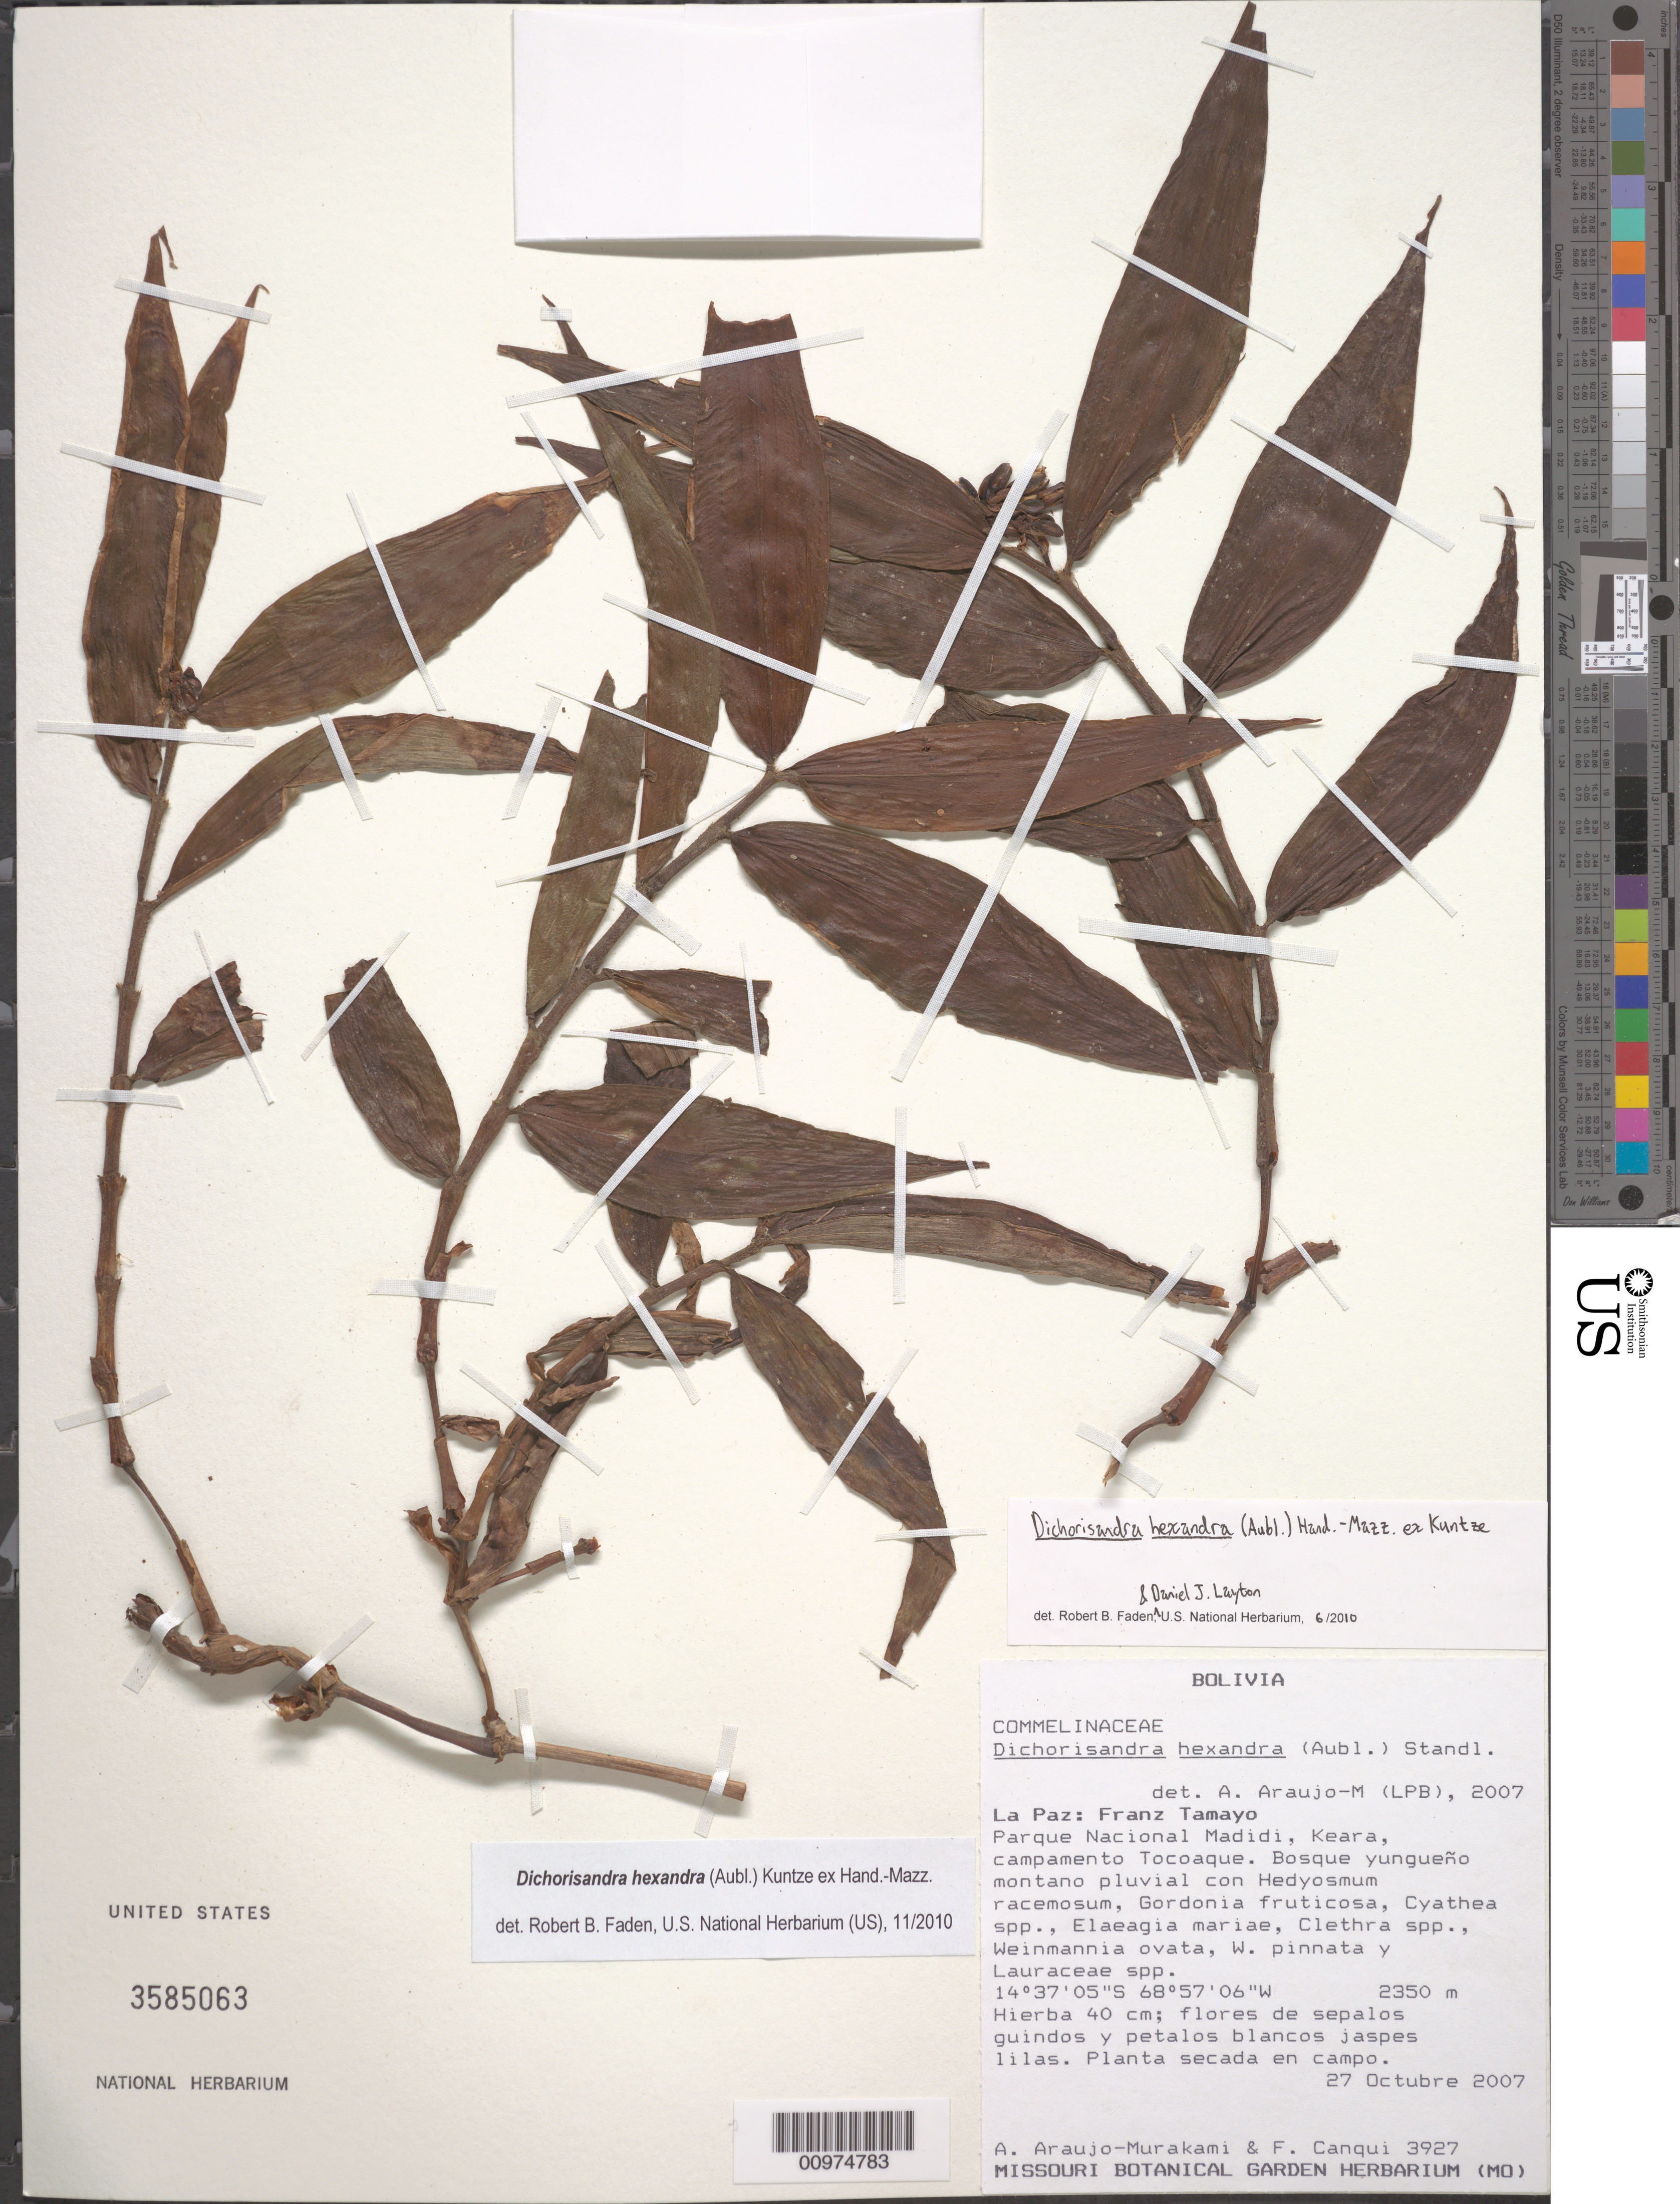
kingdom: Plantae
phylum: Tracheophyta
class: Liliopsida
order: Commelinales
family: Commelinaceae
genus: Dichorisandra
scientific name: Dichorisandra hexandra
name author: (Aubl.) Standl.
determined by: Faden, Robert B., (US), Smithsonian Institution - National Museum of Natural History (UNITED STATES)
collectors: A. Araujo-Murakami & F. Canqui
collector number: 3927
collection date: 2007-10-27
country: Bolivia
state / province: La Paz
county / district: Franz Tamayo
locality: Parque Nacional Madidi, Keara, campamento Tocoaque. Bosque yungueño montano pluvial con Hedyosmum racemosum, Gordonia fruticosa, Cyathea spp., Elaeagia mariae, Clethra spp., Weinmannia ovata, W. pinnata y Lauraceae spp.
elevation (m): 2350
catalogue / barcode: US 3585063